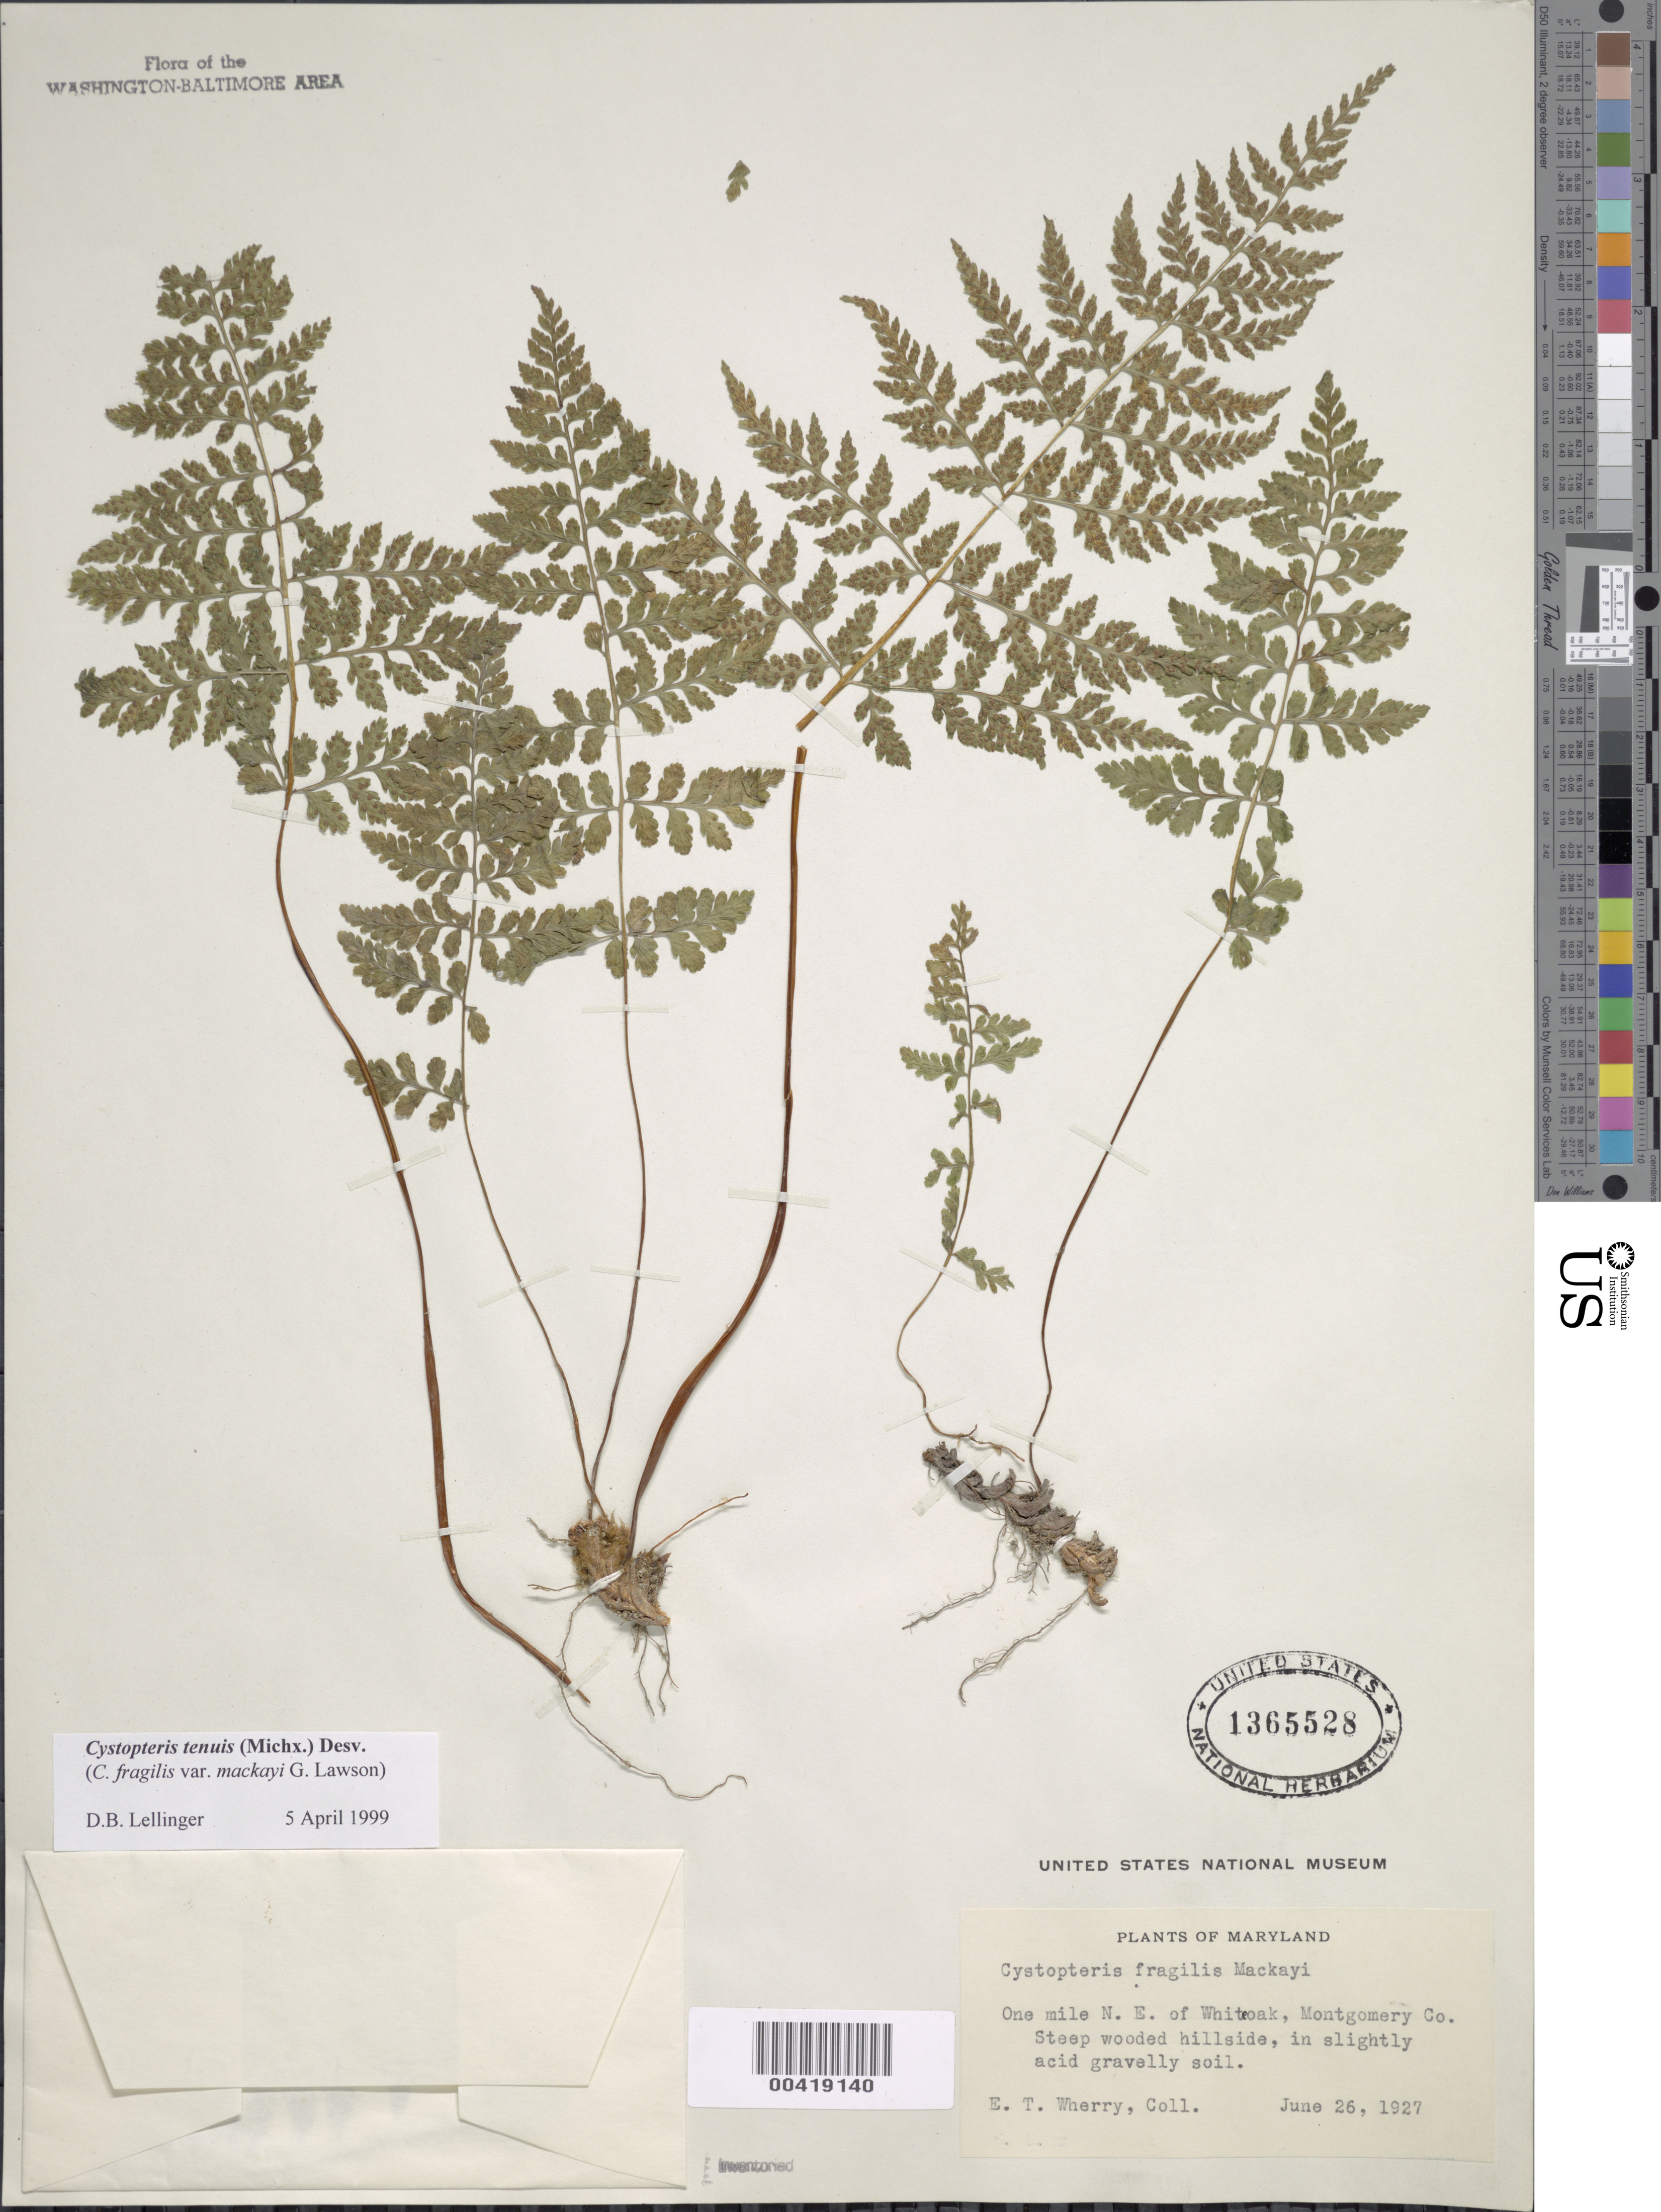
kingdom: Plantae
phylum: Tracheophyta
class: Polypodiopsida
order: Polypodiales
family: Cystopteridaceae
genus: Cystopteris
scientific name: Cystopteris tenuis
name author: (Michx.) Desv.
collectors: E. T. Wherry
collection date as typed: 26 Jun 1927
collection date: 1927-06-26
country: United States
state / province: Maryland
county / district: Montgomery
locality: Northeast of White Oak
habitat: In slightly acid graelly soil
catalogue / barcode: US 1365528